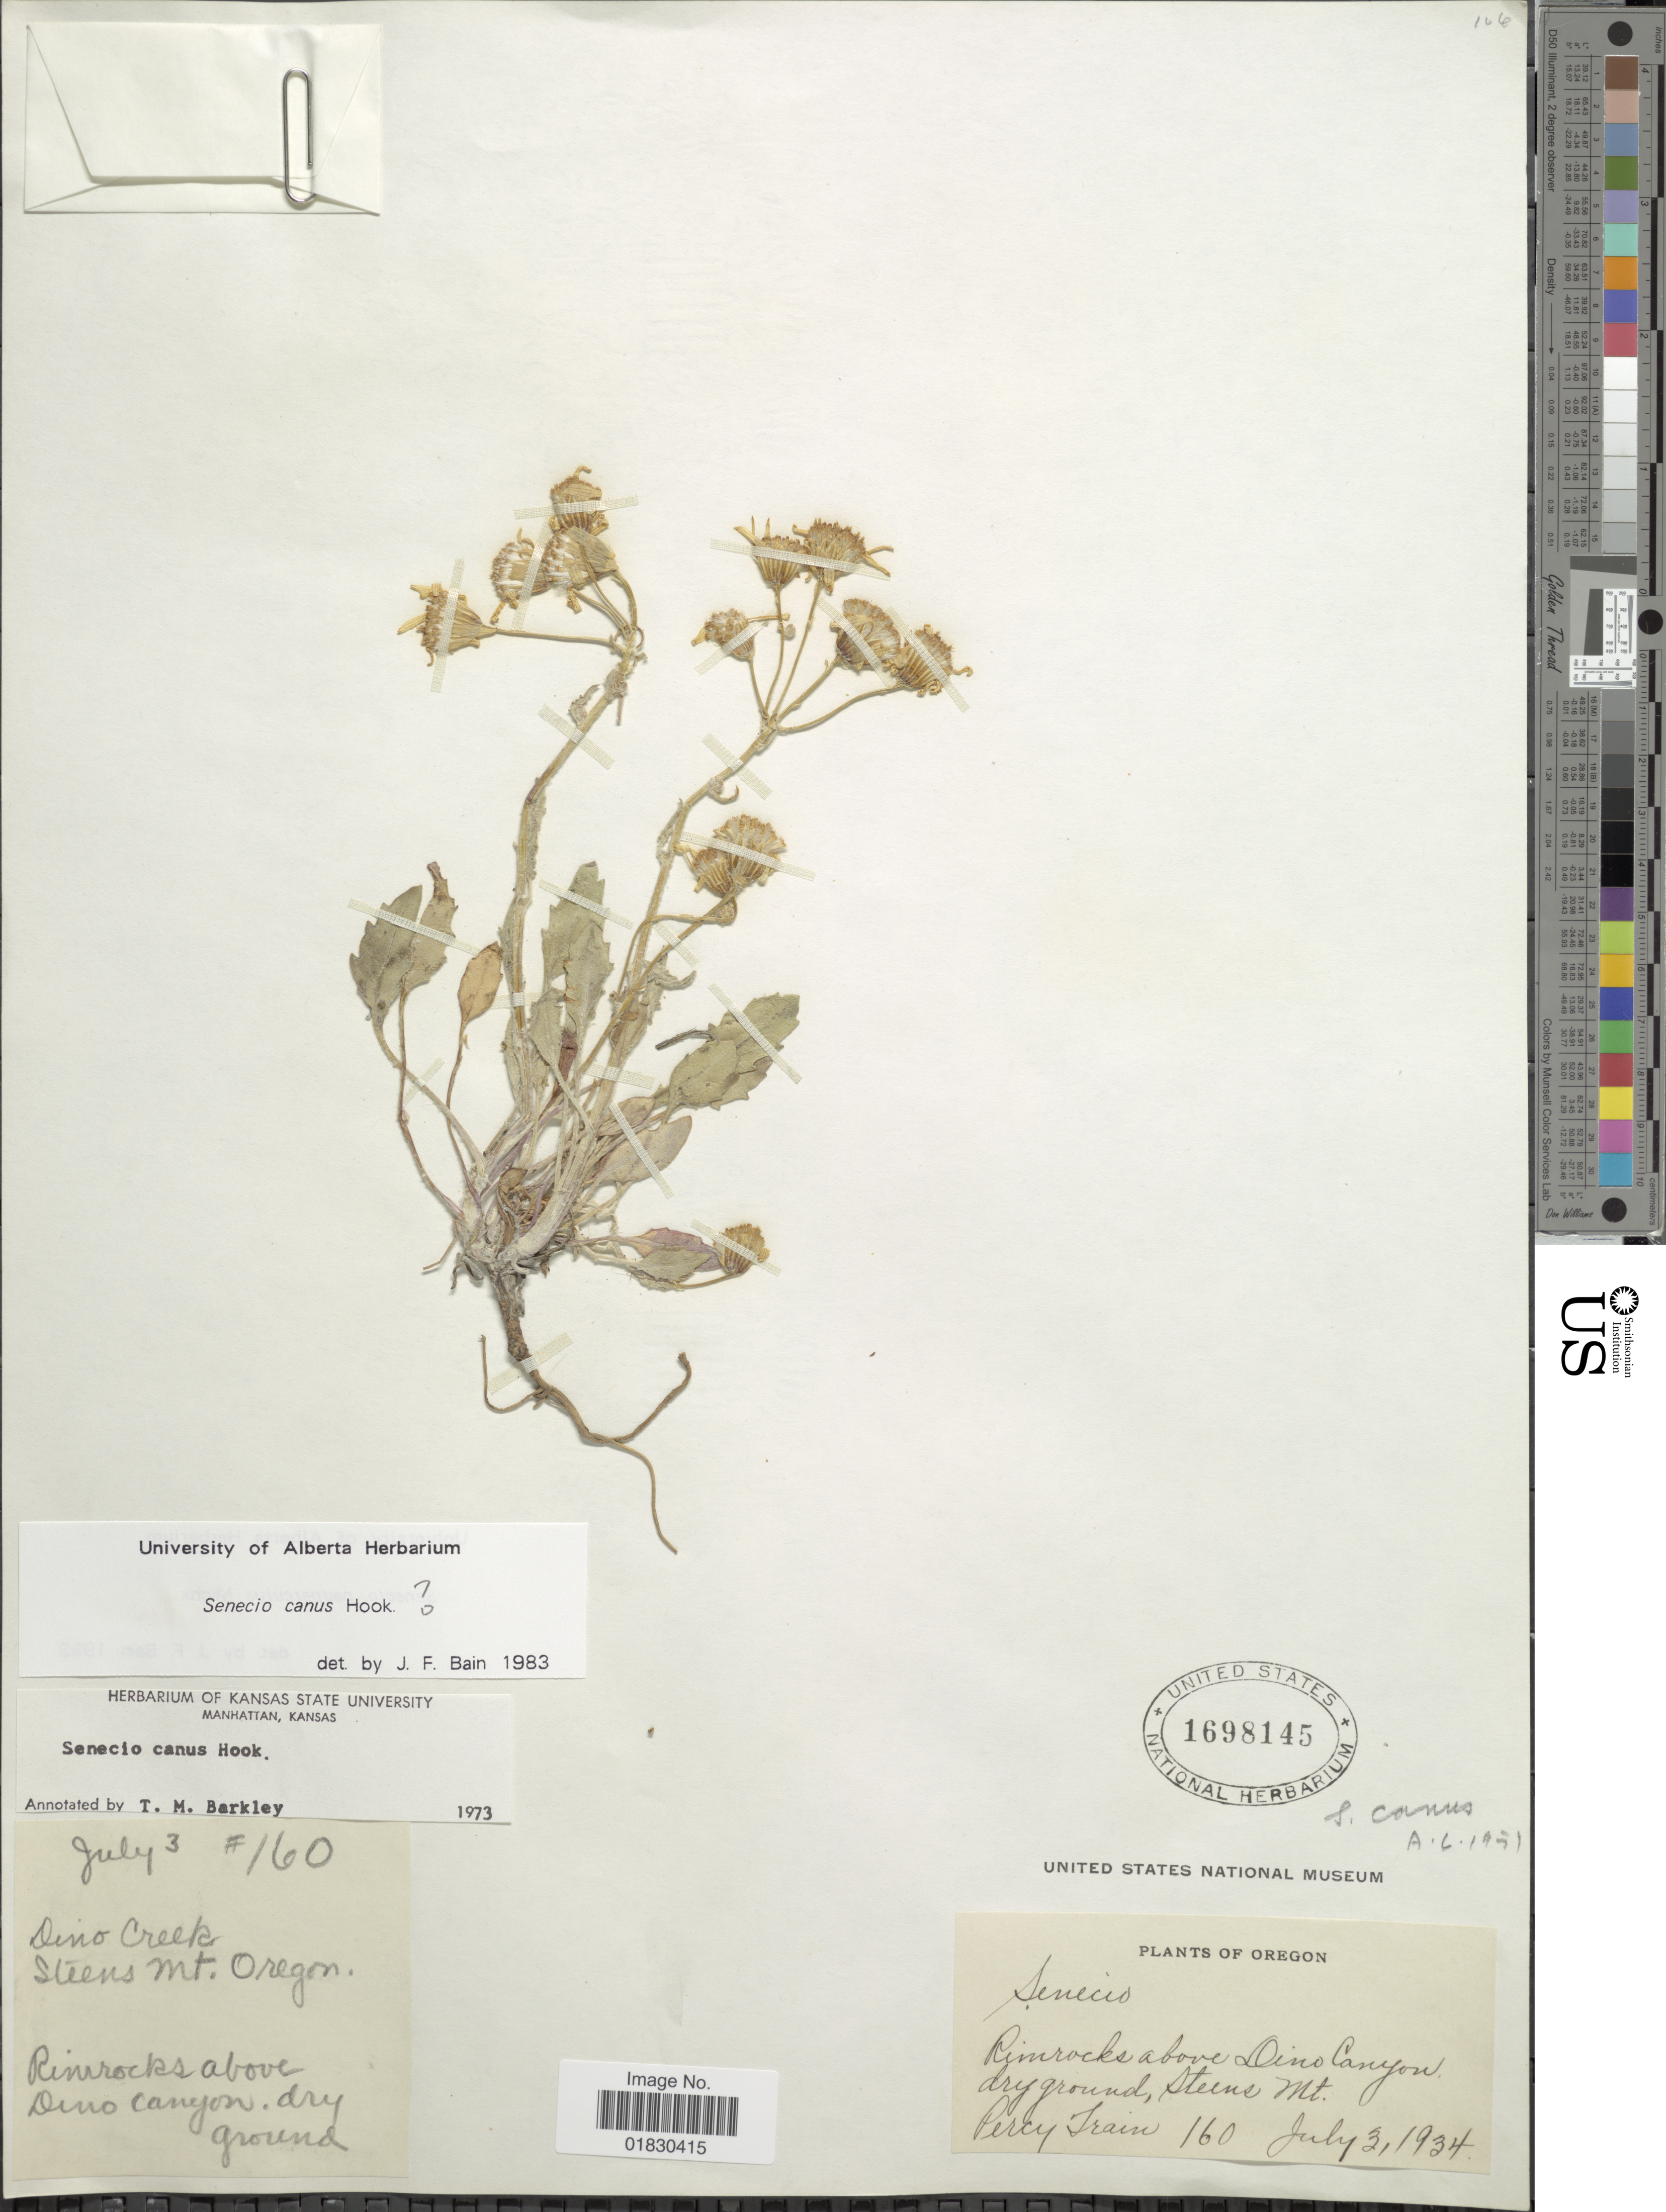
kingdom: Plantae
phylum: Tracheophyta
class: Magnoliopsida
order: Asterales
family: Asteraceae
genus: Packera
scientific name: Packera cana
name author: (Hook.) W.A. Weber & Á. Löve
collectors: P. Train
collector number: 160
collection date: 1934-07-03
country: United States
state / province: Oregon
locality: Rimrocks above Dino Canyon, dry ground, Steens Mt.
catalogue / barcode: US 1698145